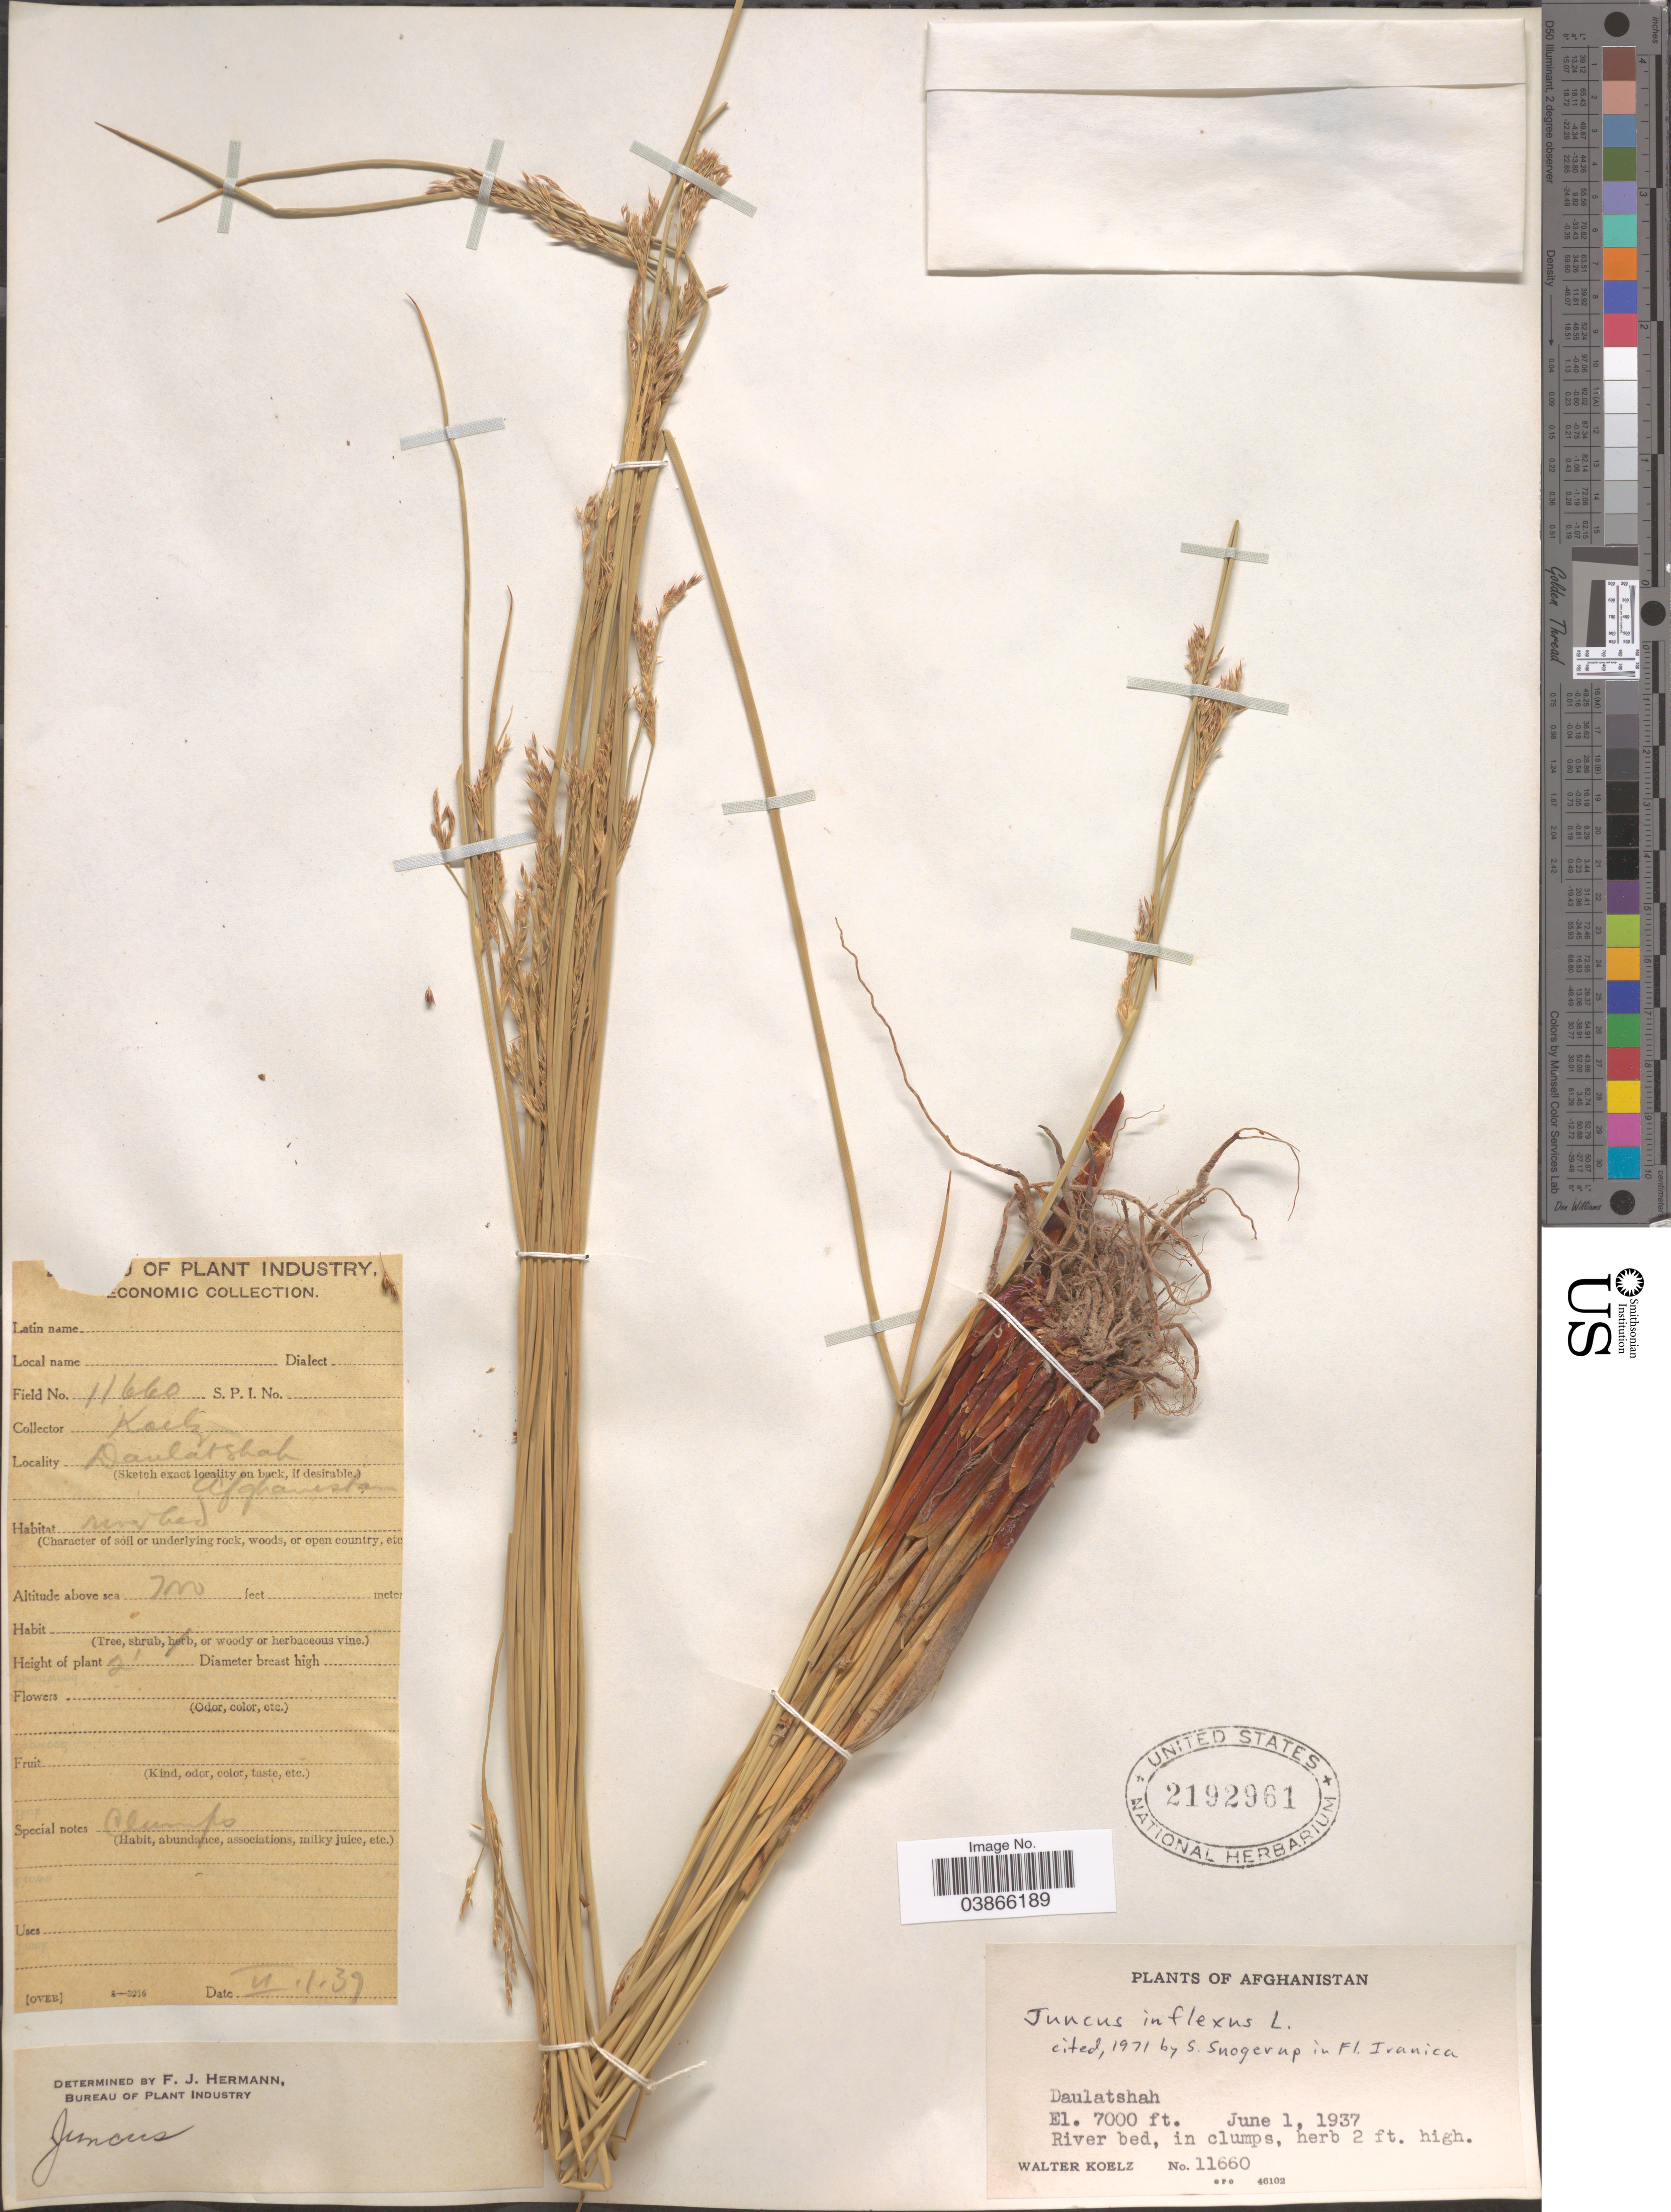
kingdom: Plantae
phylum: Tracheophyta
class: Liliopsida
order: Poales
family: Juncaceae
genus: Juncus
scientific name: Juncus inflexus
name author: L.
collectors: W. N. Koelz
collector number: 11660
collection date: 1937-06-01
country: Afghanistan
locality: Daulatshah.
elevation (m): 2134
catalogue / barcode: US 2192961